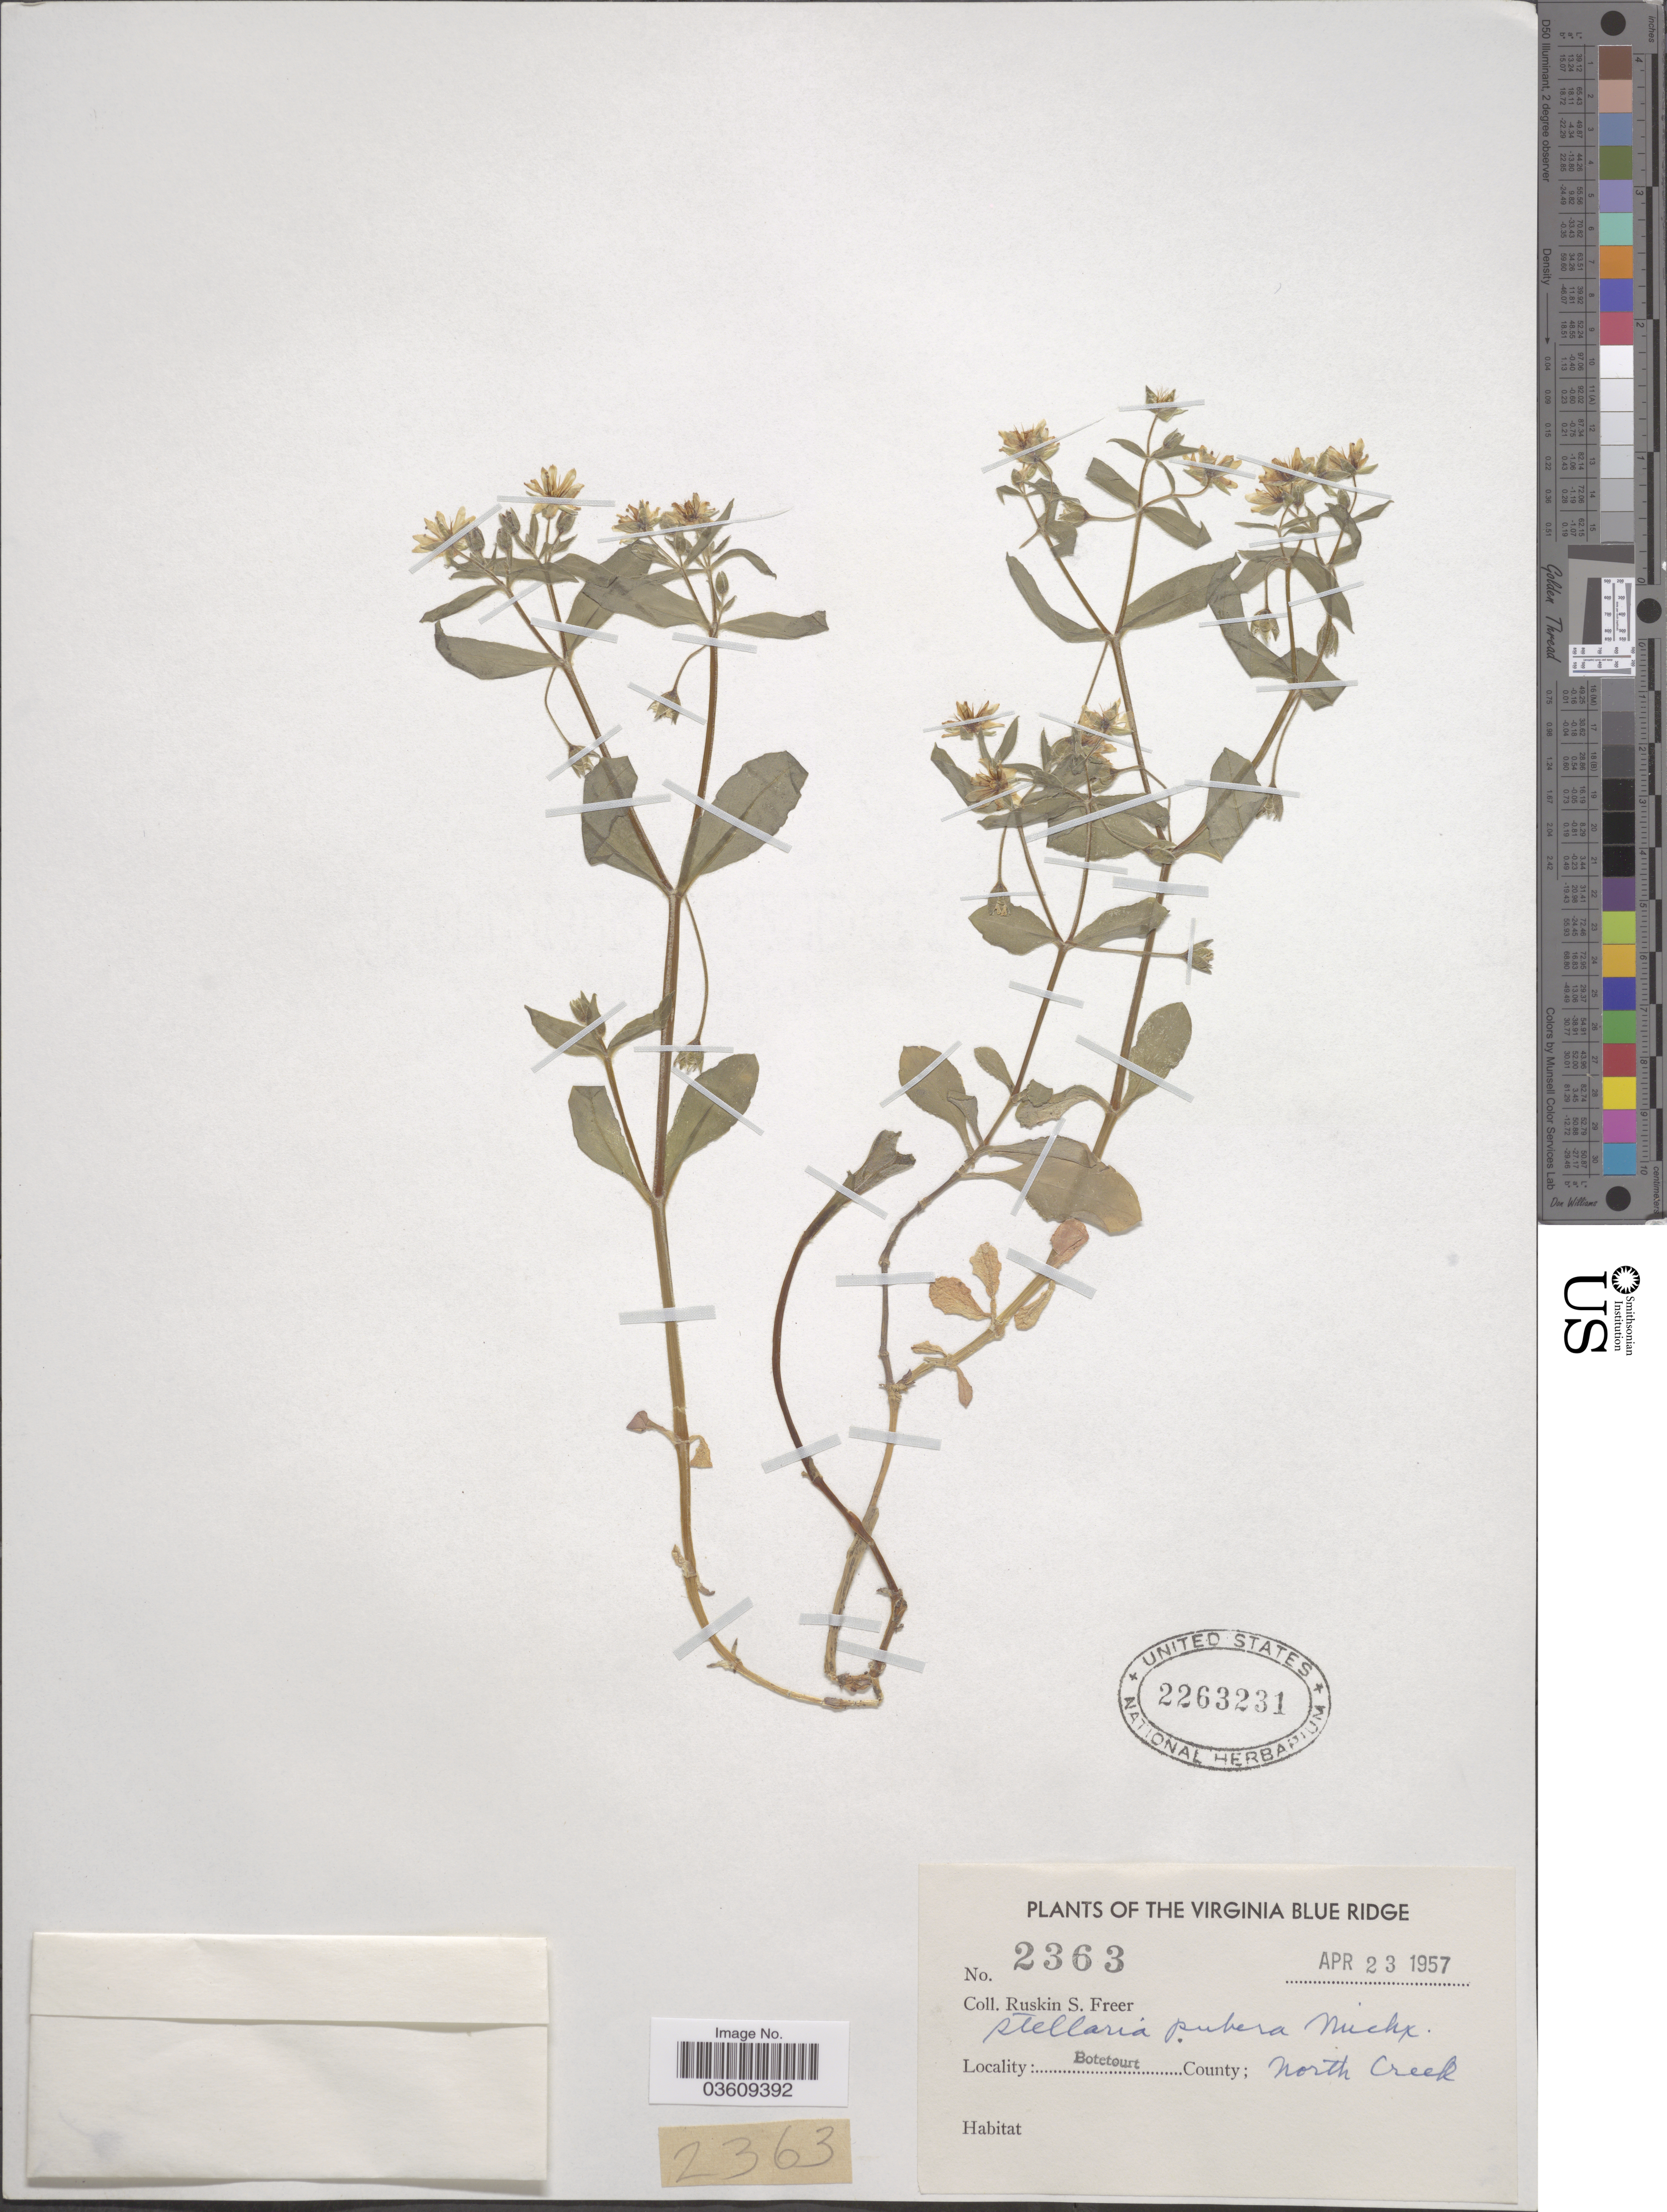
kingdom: Plantae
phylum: Tracheophyta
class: Magnoliopsida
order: Caryophyllales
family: Caryophyllaceae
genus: Stellaria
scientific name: Stellaria pubera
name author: Michx.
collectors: R. Freer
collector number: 2363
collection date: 1957-04-23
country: United States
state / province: Virginia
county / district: Botetourt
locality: The Virginia Blue Ridge. Botetourt County; North Creek.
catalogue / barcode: US 2263231